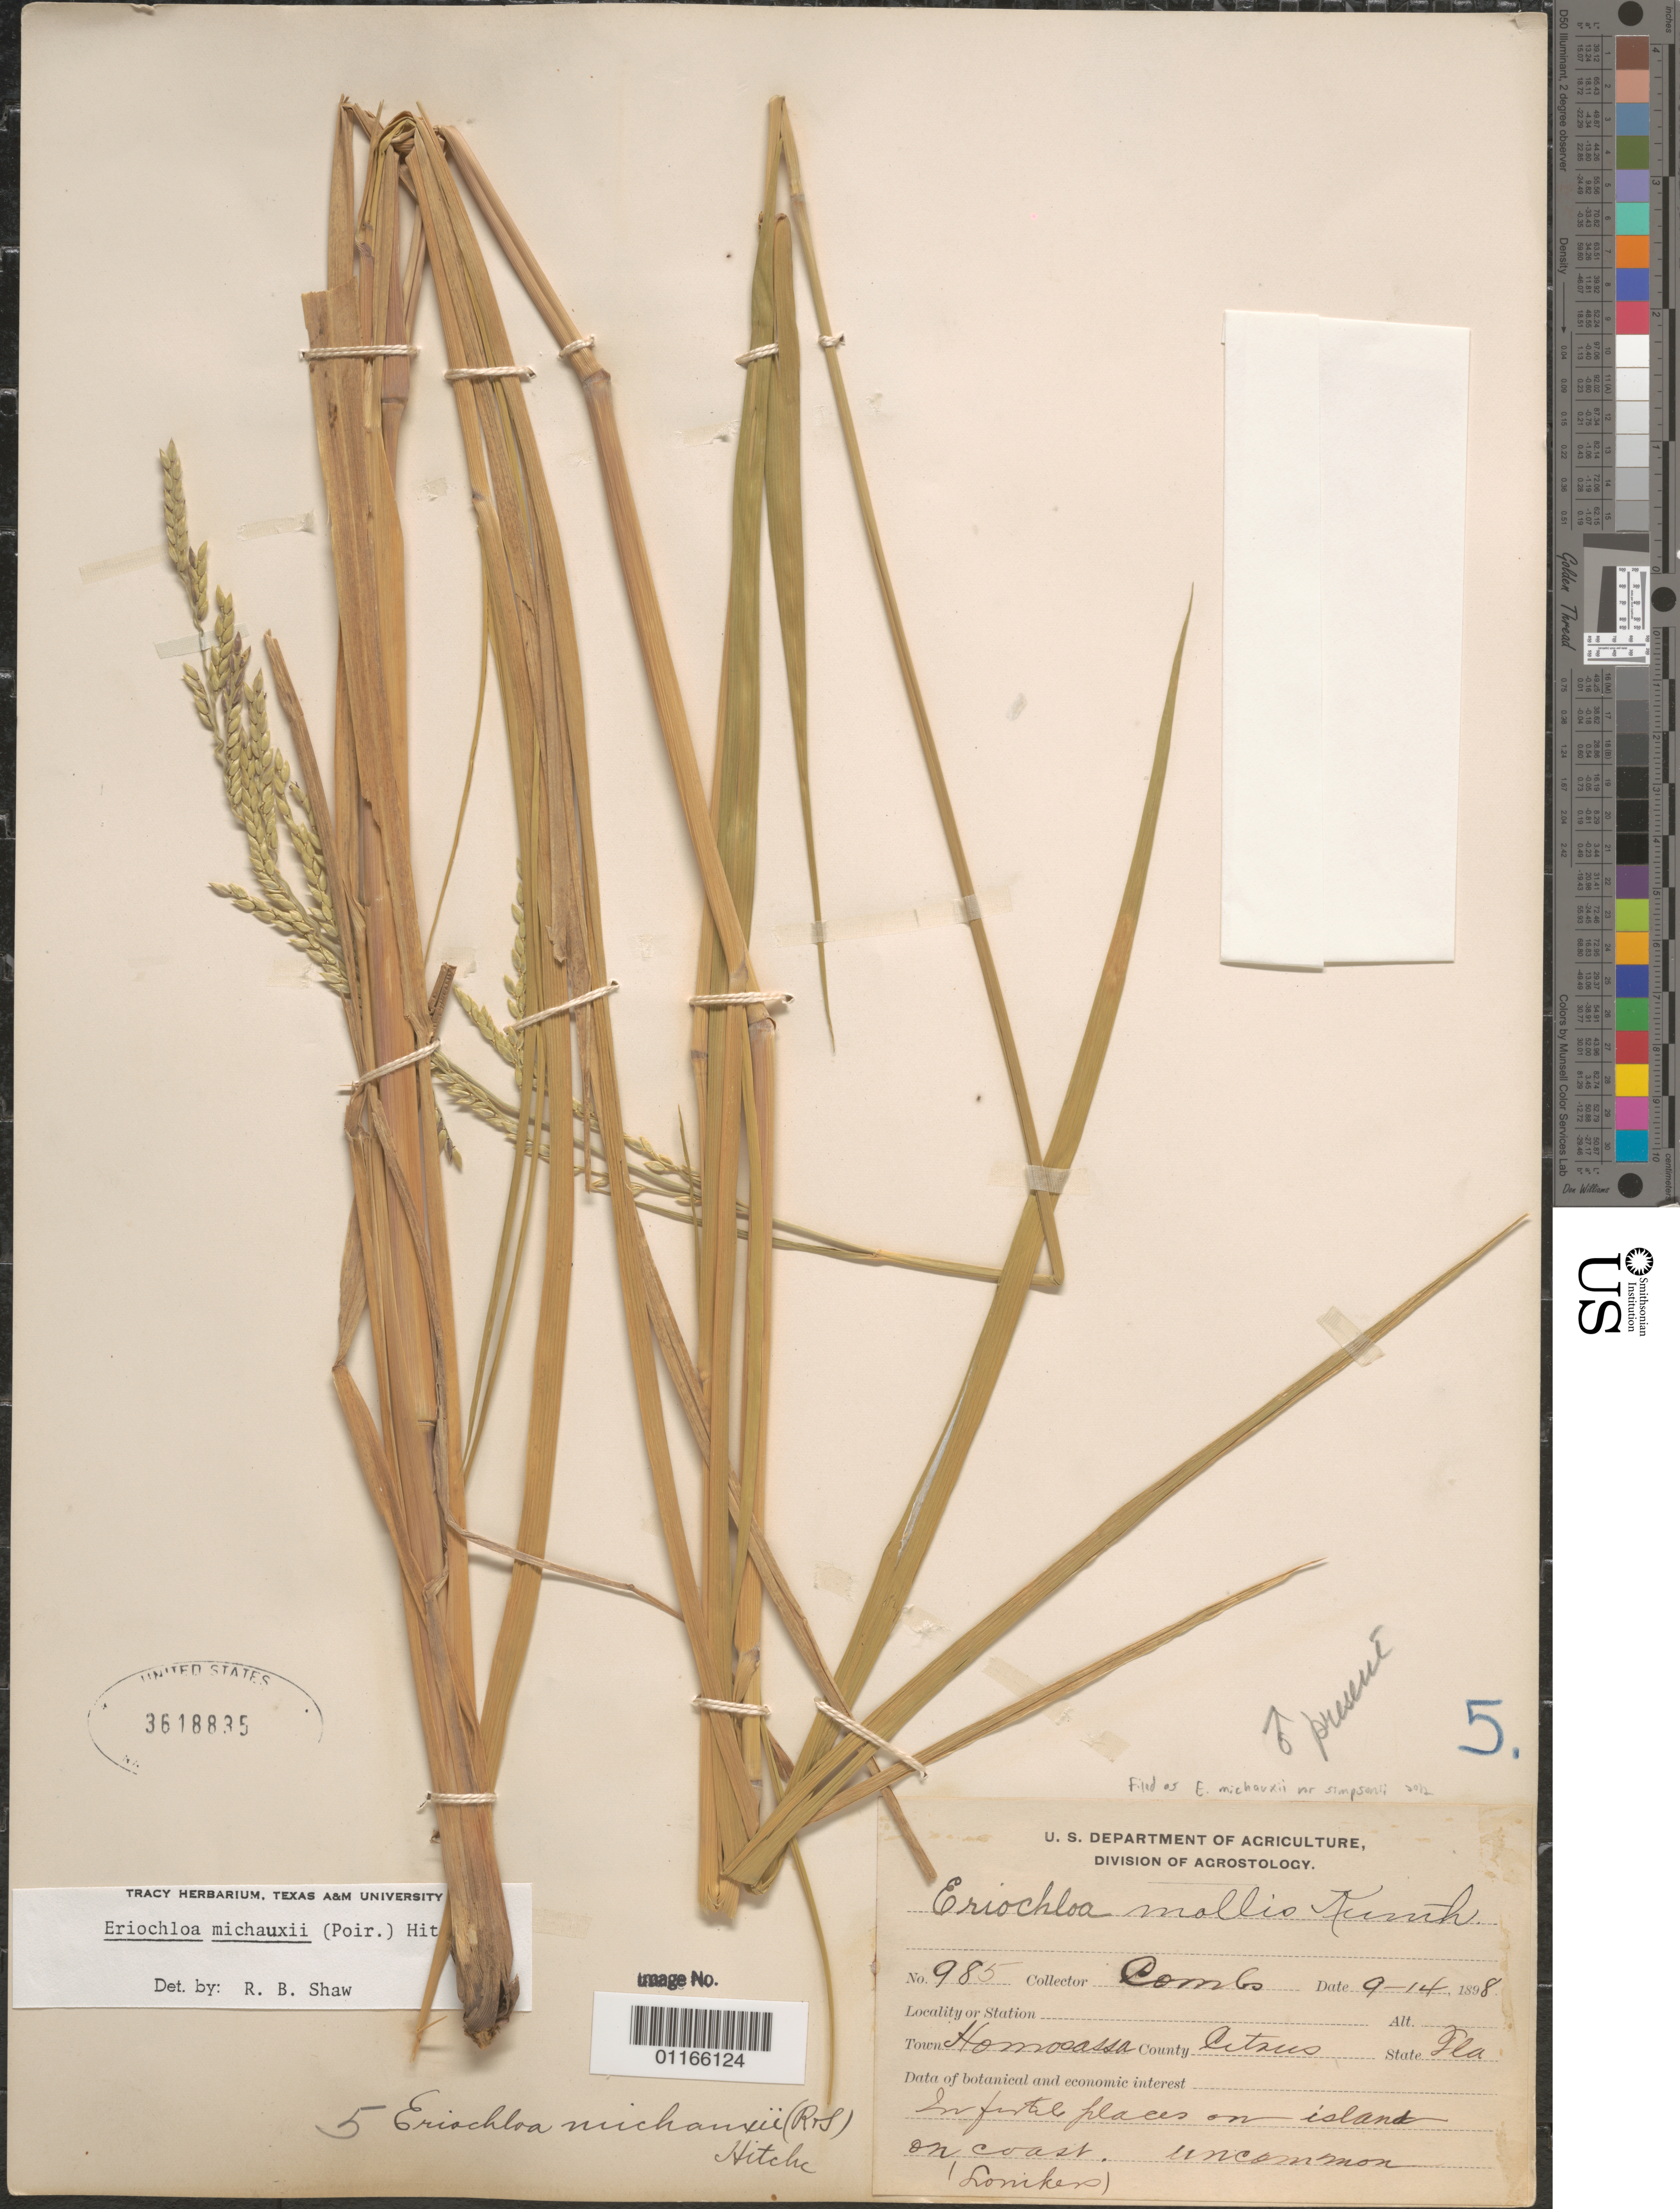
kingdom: Plantae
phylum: Tracheophyta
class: Liliopsida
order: Poales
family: Poaceae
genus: Eriochloa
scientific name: Eriochloa michauxii var. simpsonii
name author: Hitchc.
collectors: -. Combs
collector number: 985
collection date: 1898-09-14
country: United States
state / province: Florida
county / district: Citrus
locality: Homosassa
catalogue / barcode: US 3618835